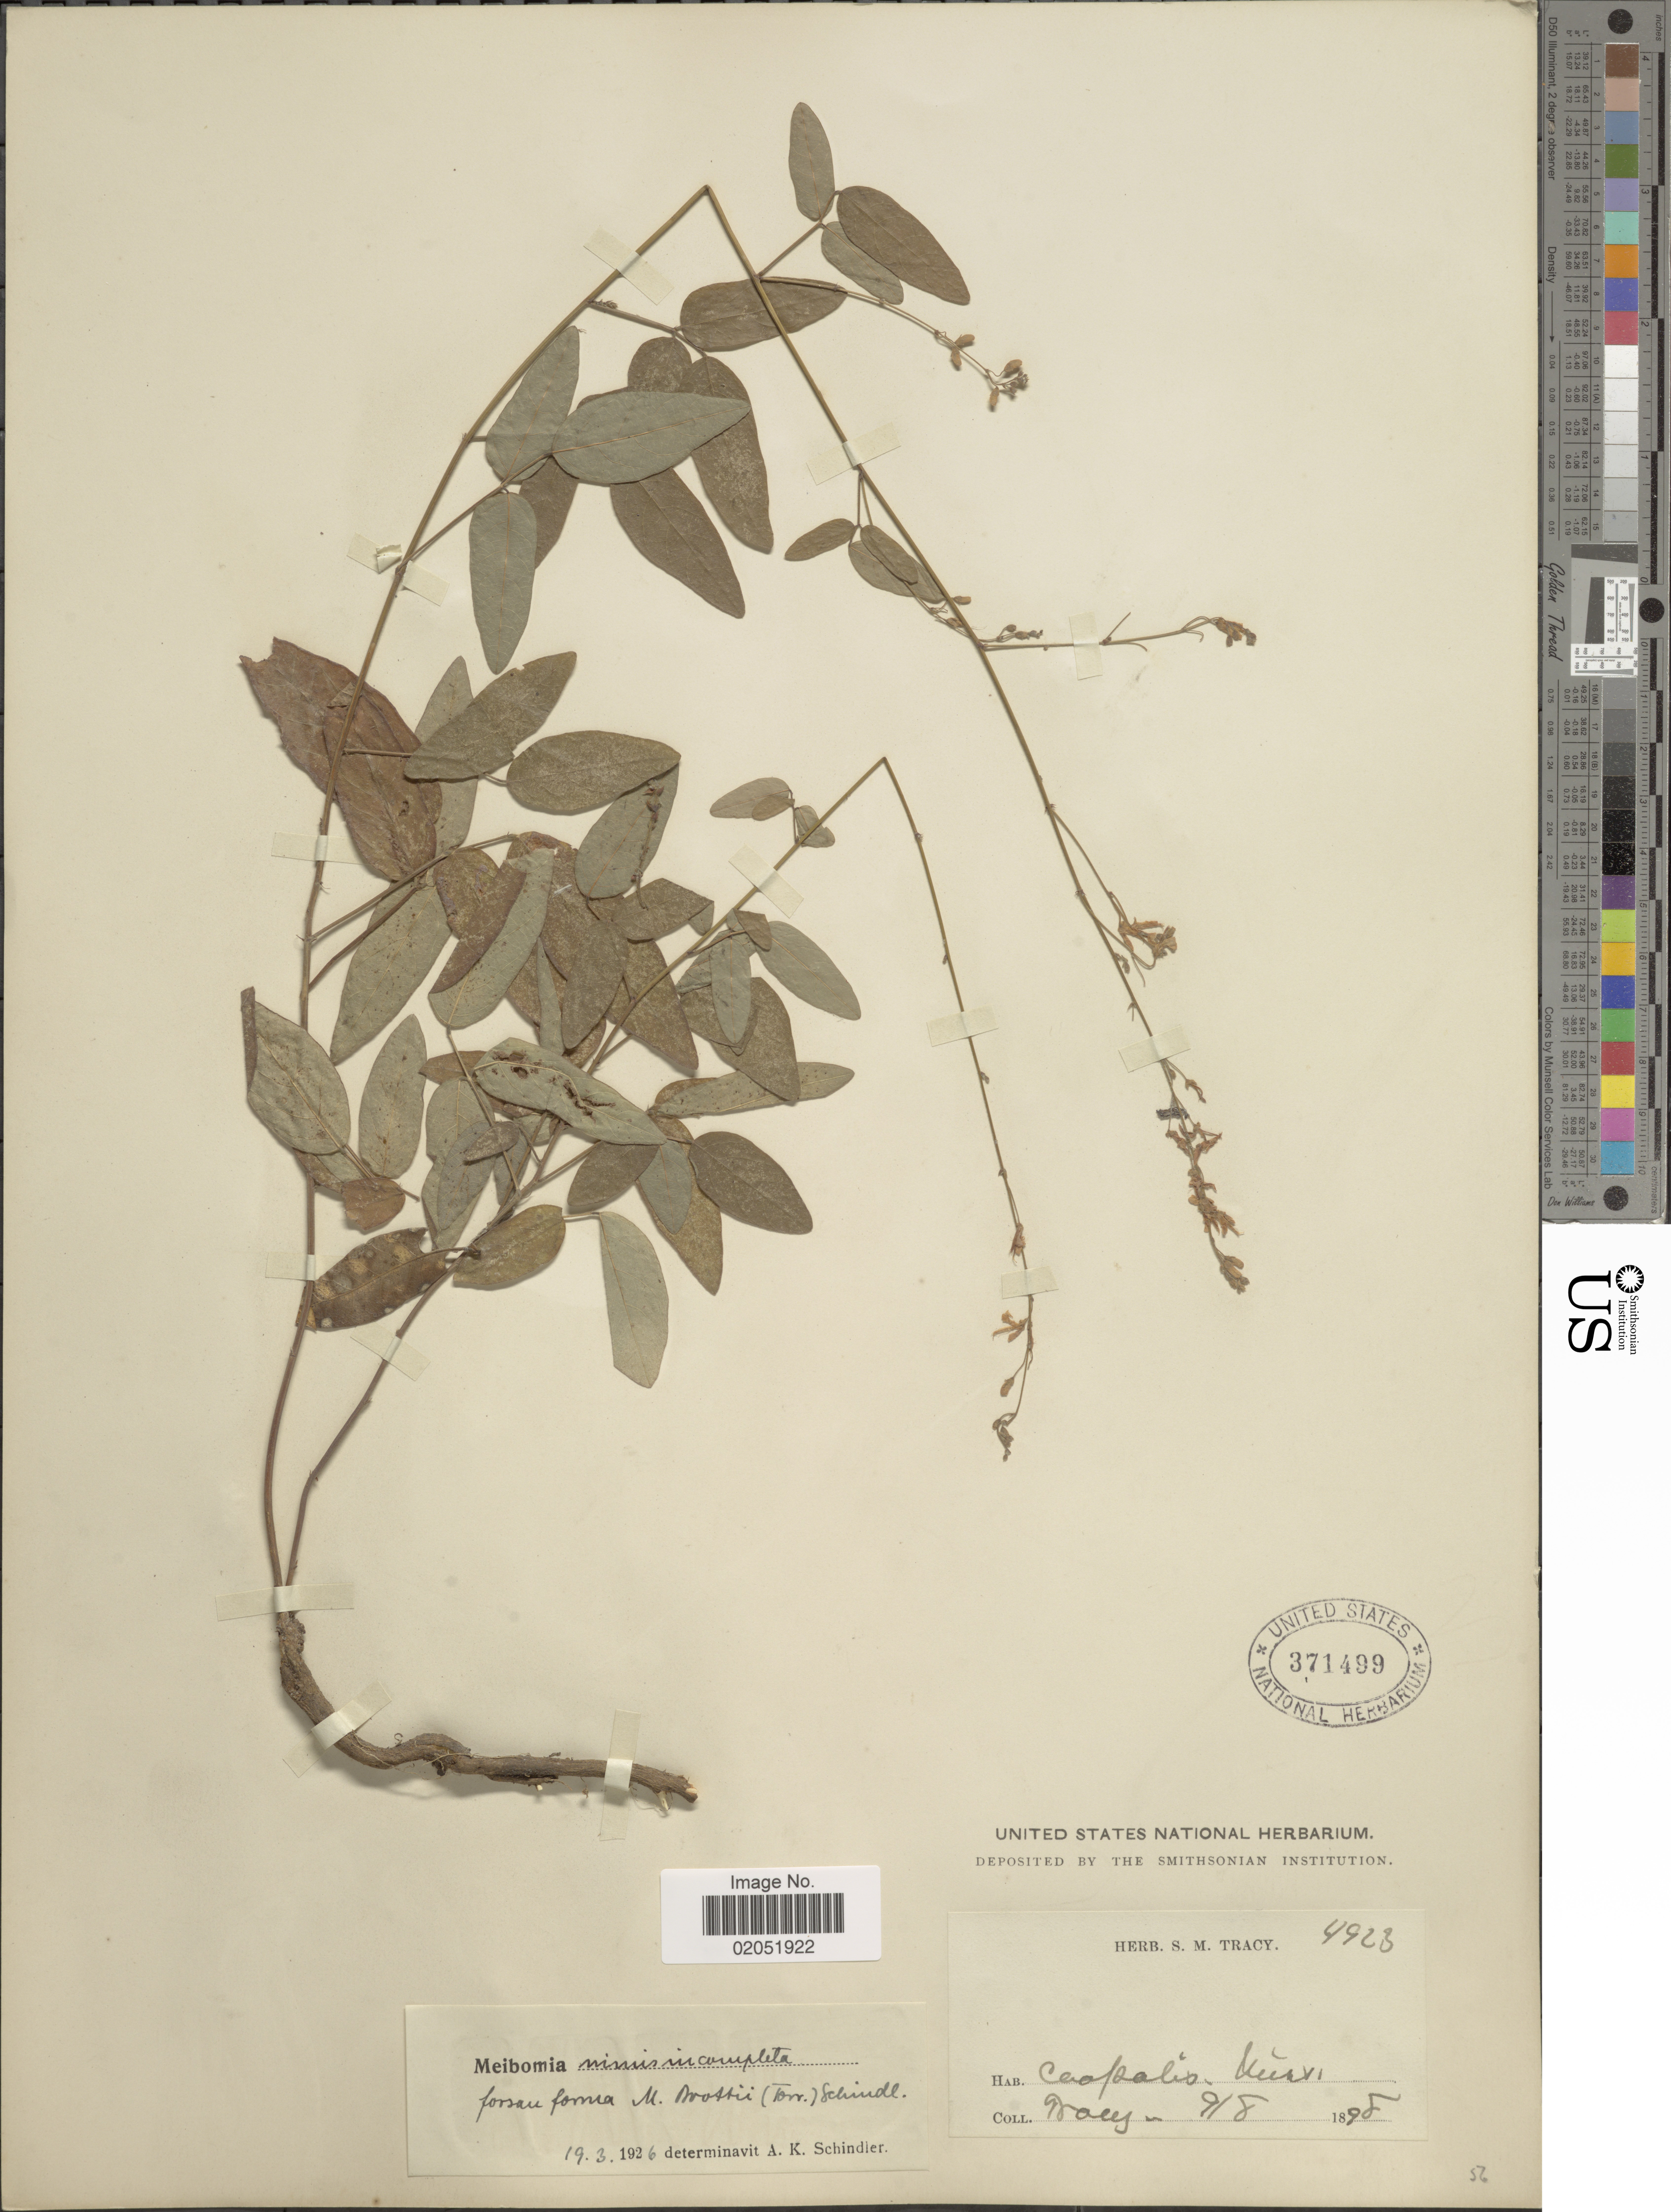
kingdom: Plantae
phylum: Tracheophyta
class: Magnoliopsida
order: Fabales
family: Fabaceae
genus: Desmodium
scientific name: Desmodium sp.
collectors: S. M. Tracy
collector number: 4923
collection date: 1898-09-08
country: United States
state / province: Mississippi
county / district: Harrison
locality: Coopolis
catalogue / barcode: US 371499